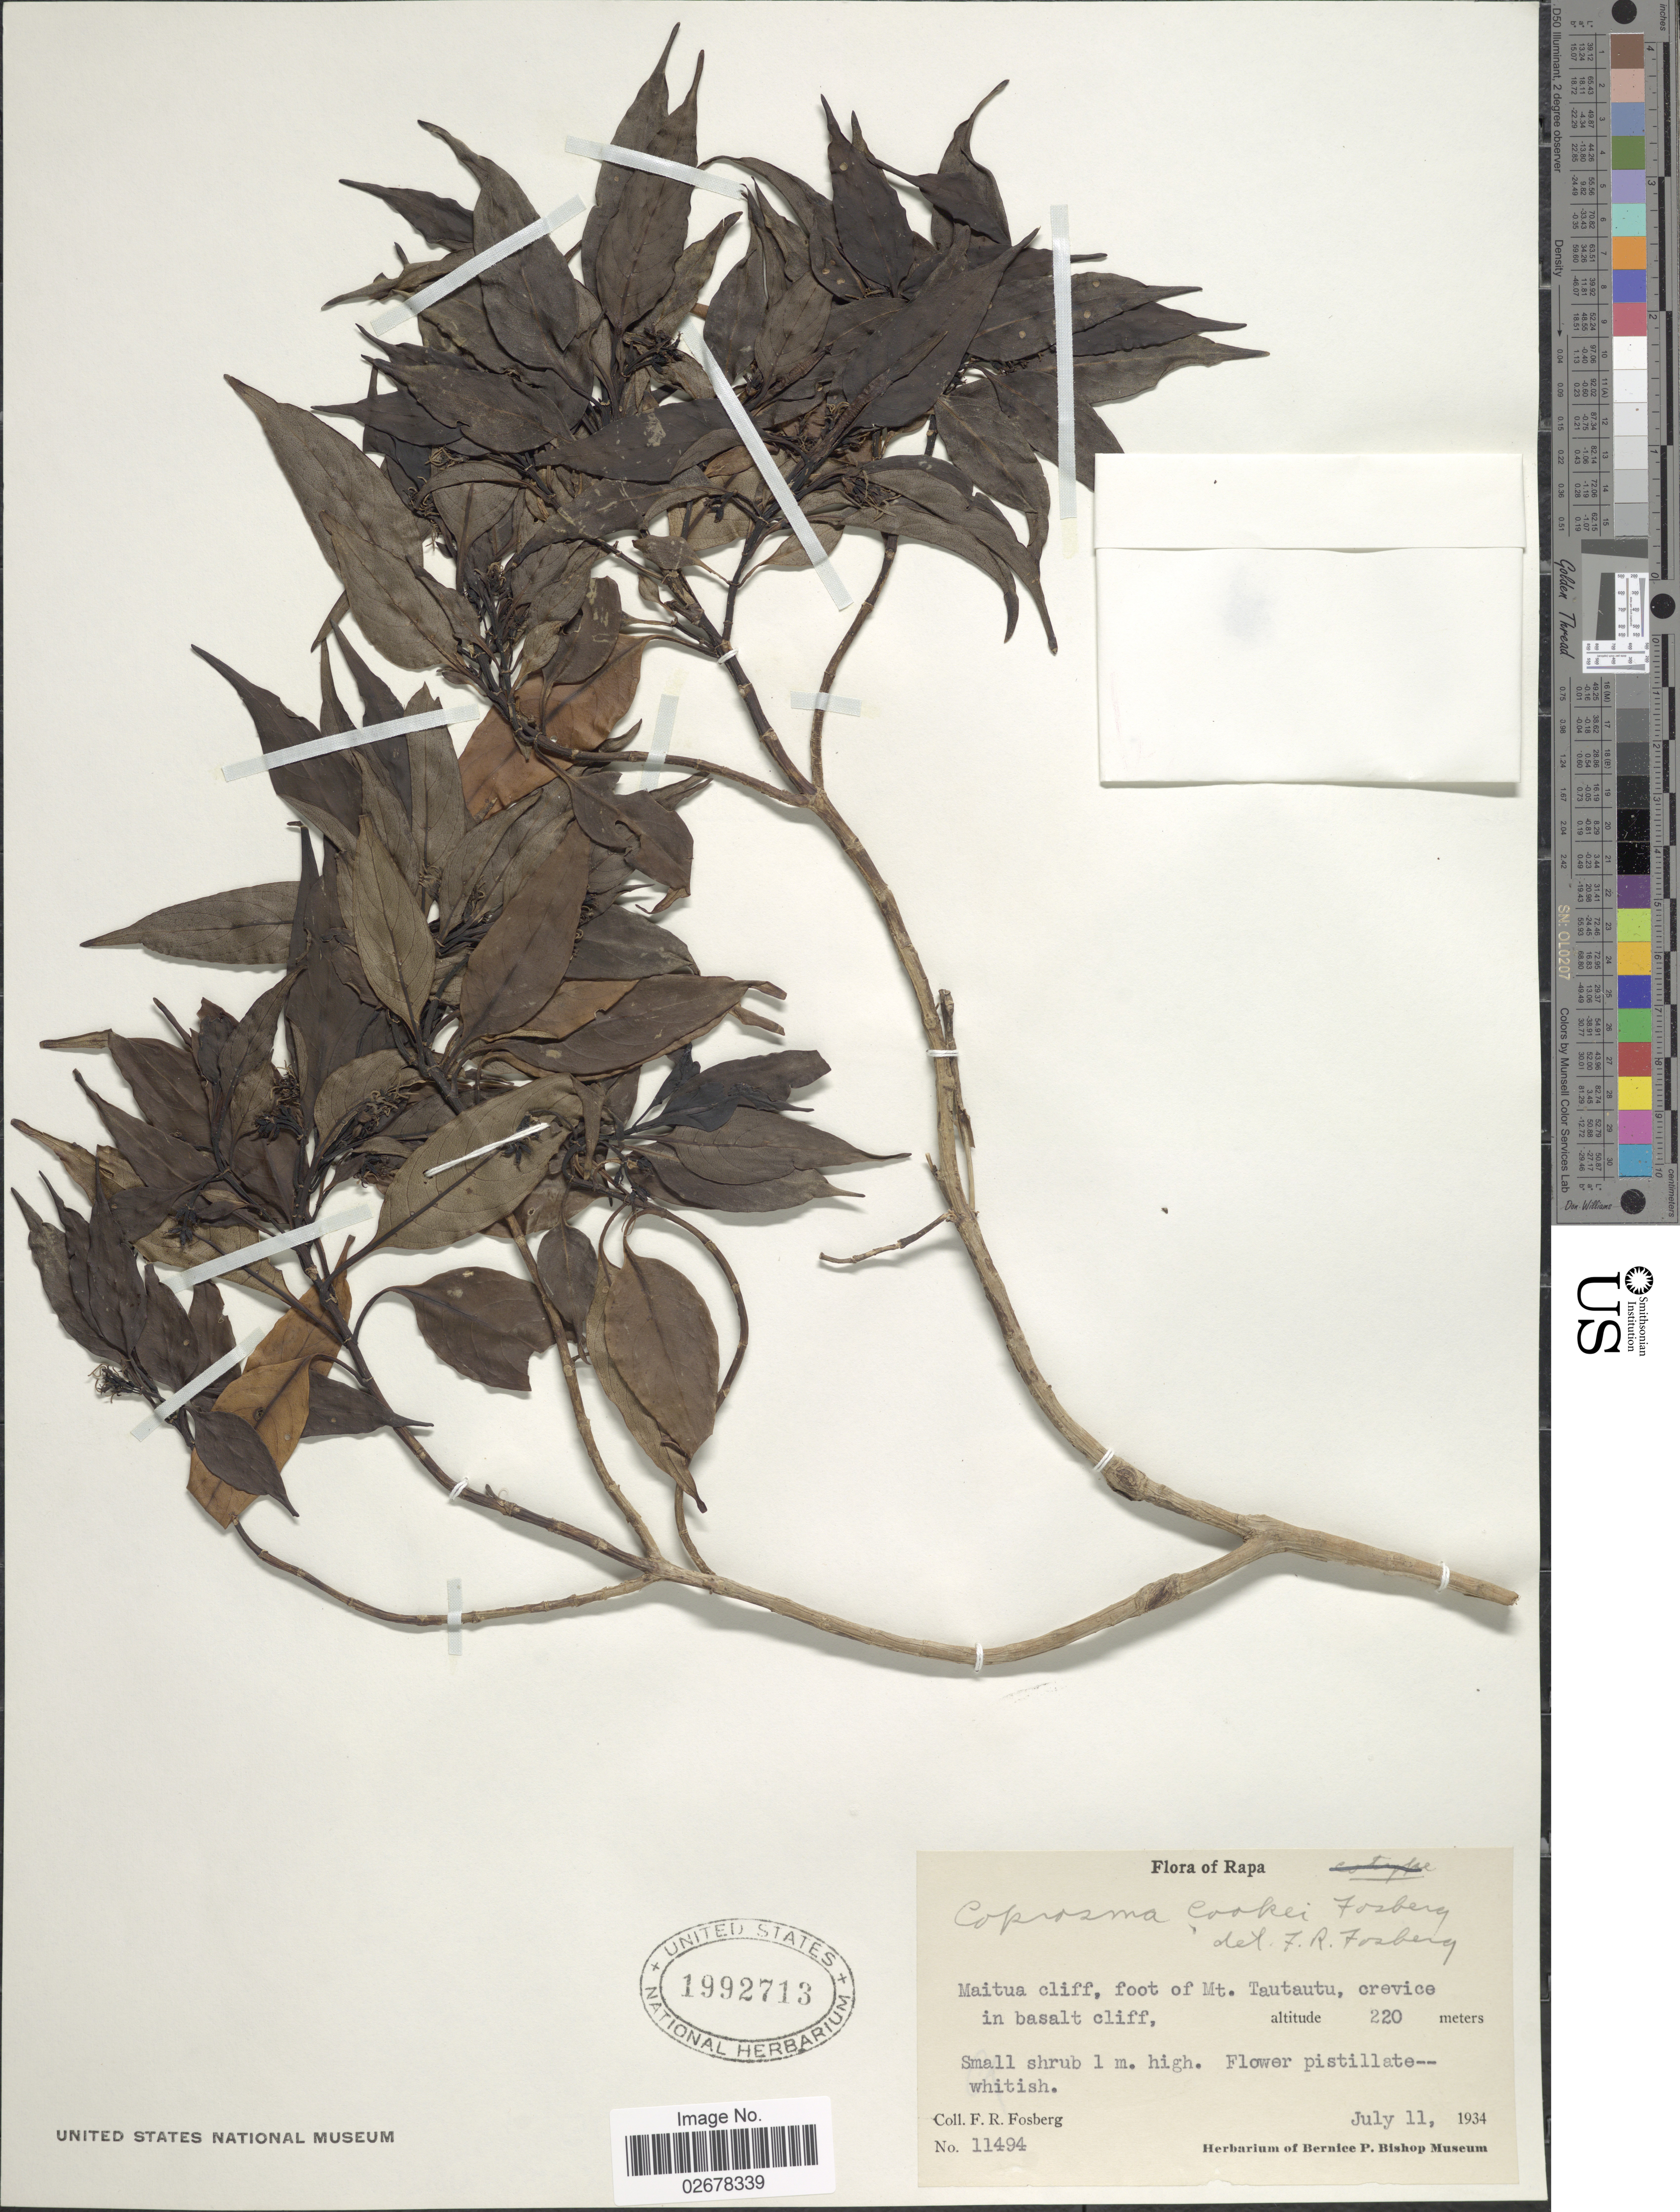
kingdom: Plantae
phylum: Tracheophyta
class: Magnoliopsida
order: Gentianales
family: Rubiaceae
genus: Coprosma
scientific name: Coprosma cookei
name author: Fosberg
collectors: F. R. Fosberg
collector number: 11494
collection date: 1934-07-11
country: French Polynesia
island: Rapa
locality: Rapa, Maitua cliff, foot of Mt. Tautautu, crevice in basalt cliff.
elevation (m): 220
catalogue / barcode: US 1992713